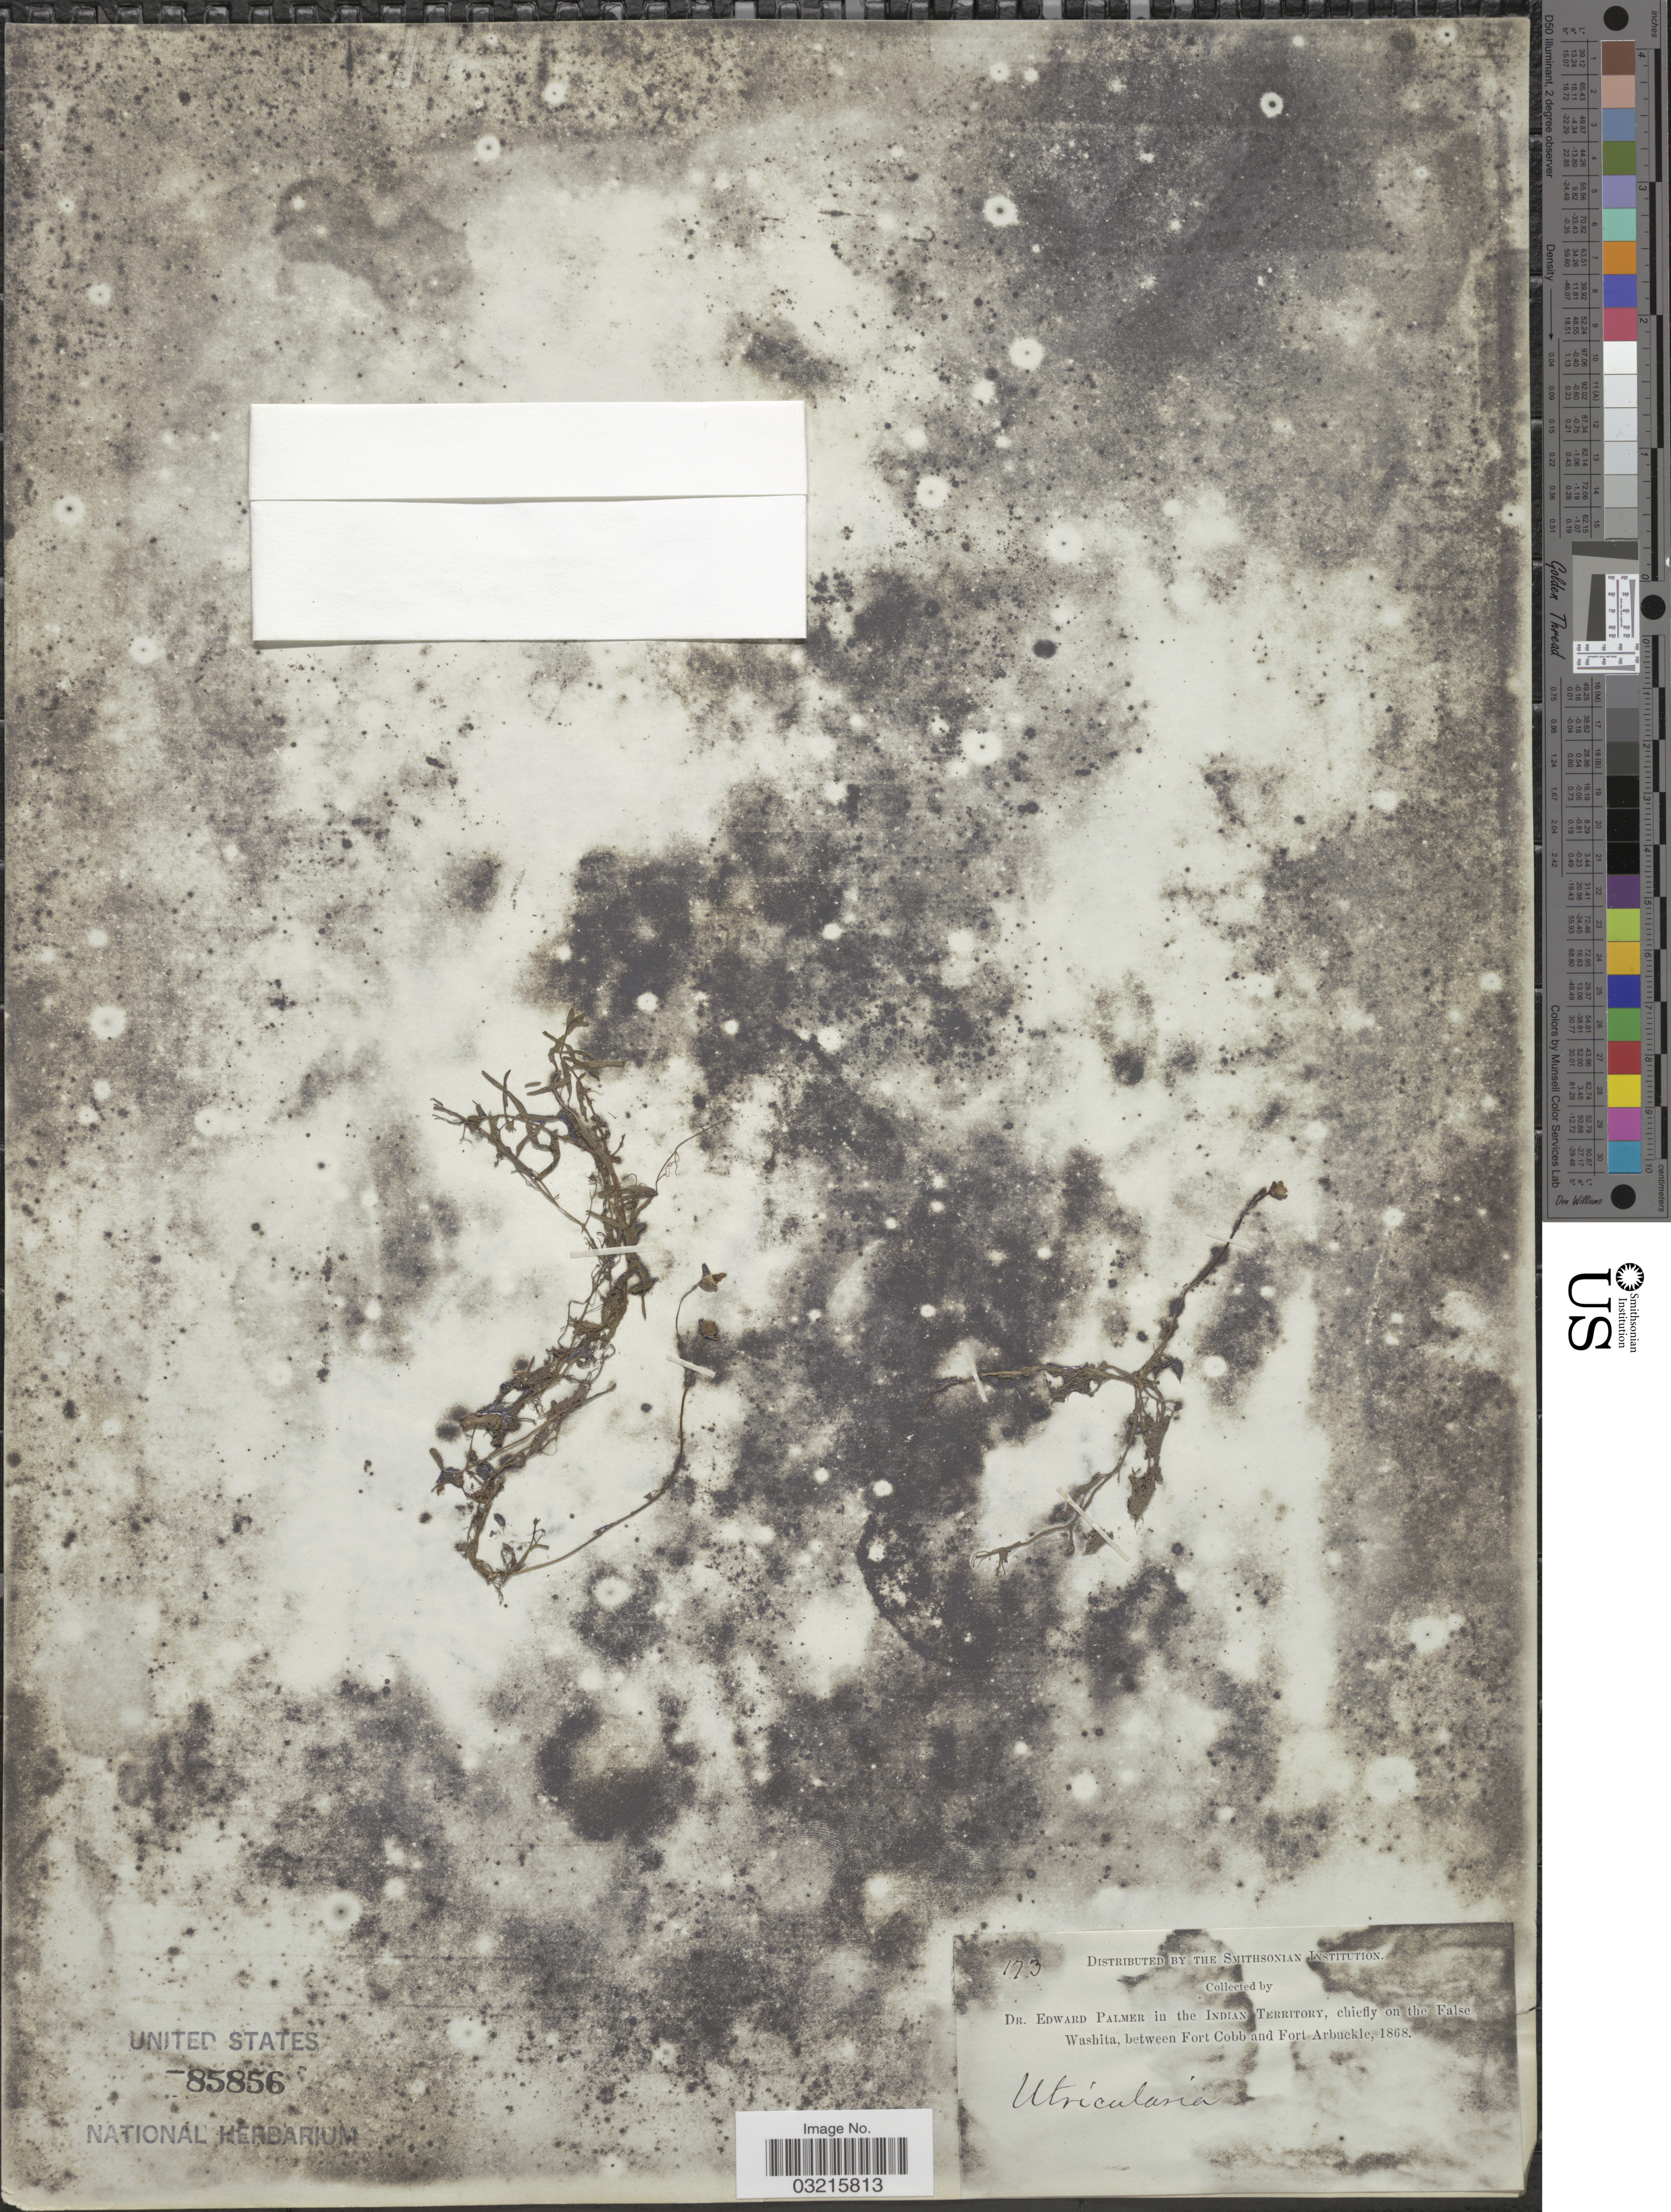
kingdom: Plantae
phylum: Tracheophyta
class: Magnoliopsida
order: Lamiales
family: Lentibulariaceae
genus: Utricularia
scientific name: Utricularia sp.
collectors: E. Palmer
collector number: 173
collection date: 1868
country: United States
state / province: Oklahoma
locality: In the Indian Territory, chiefly on the False Washita, between Fort Cobb and Fort Arbuckle.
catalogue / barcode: US 85856